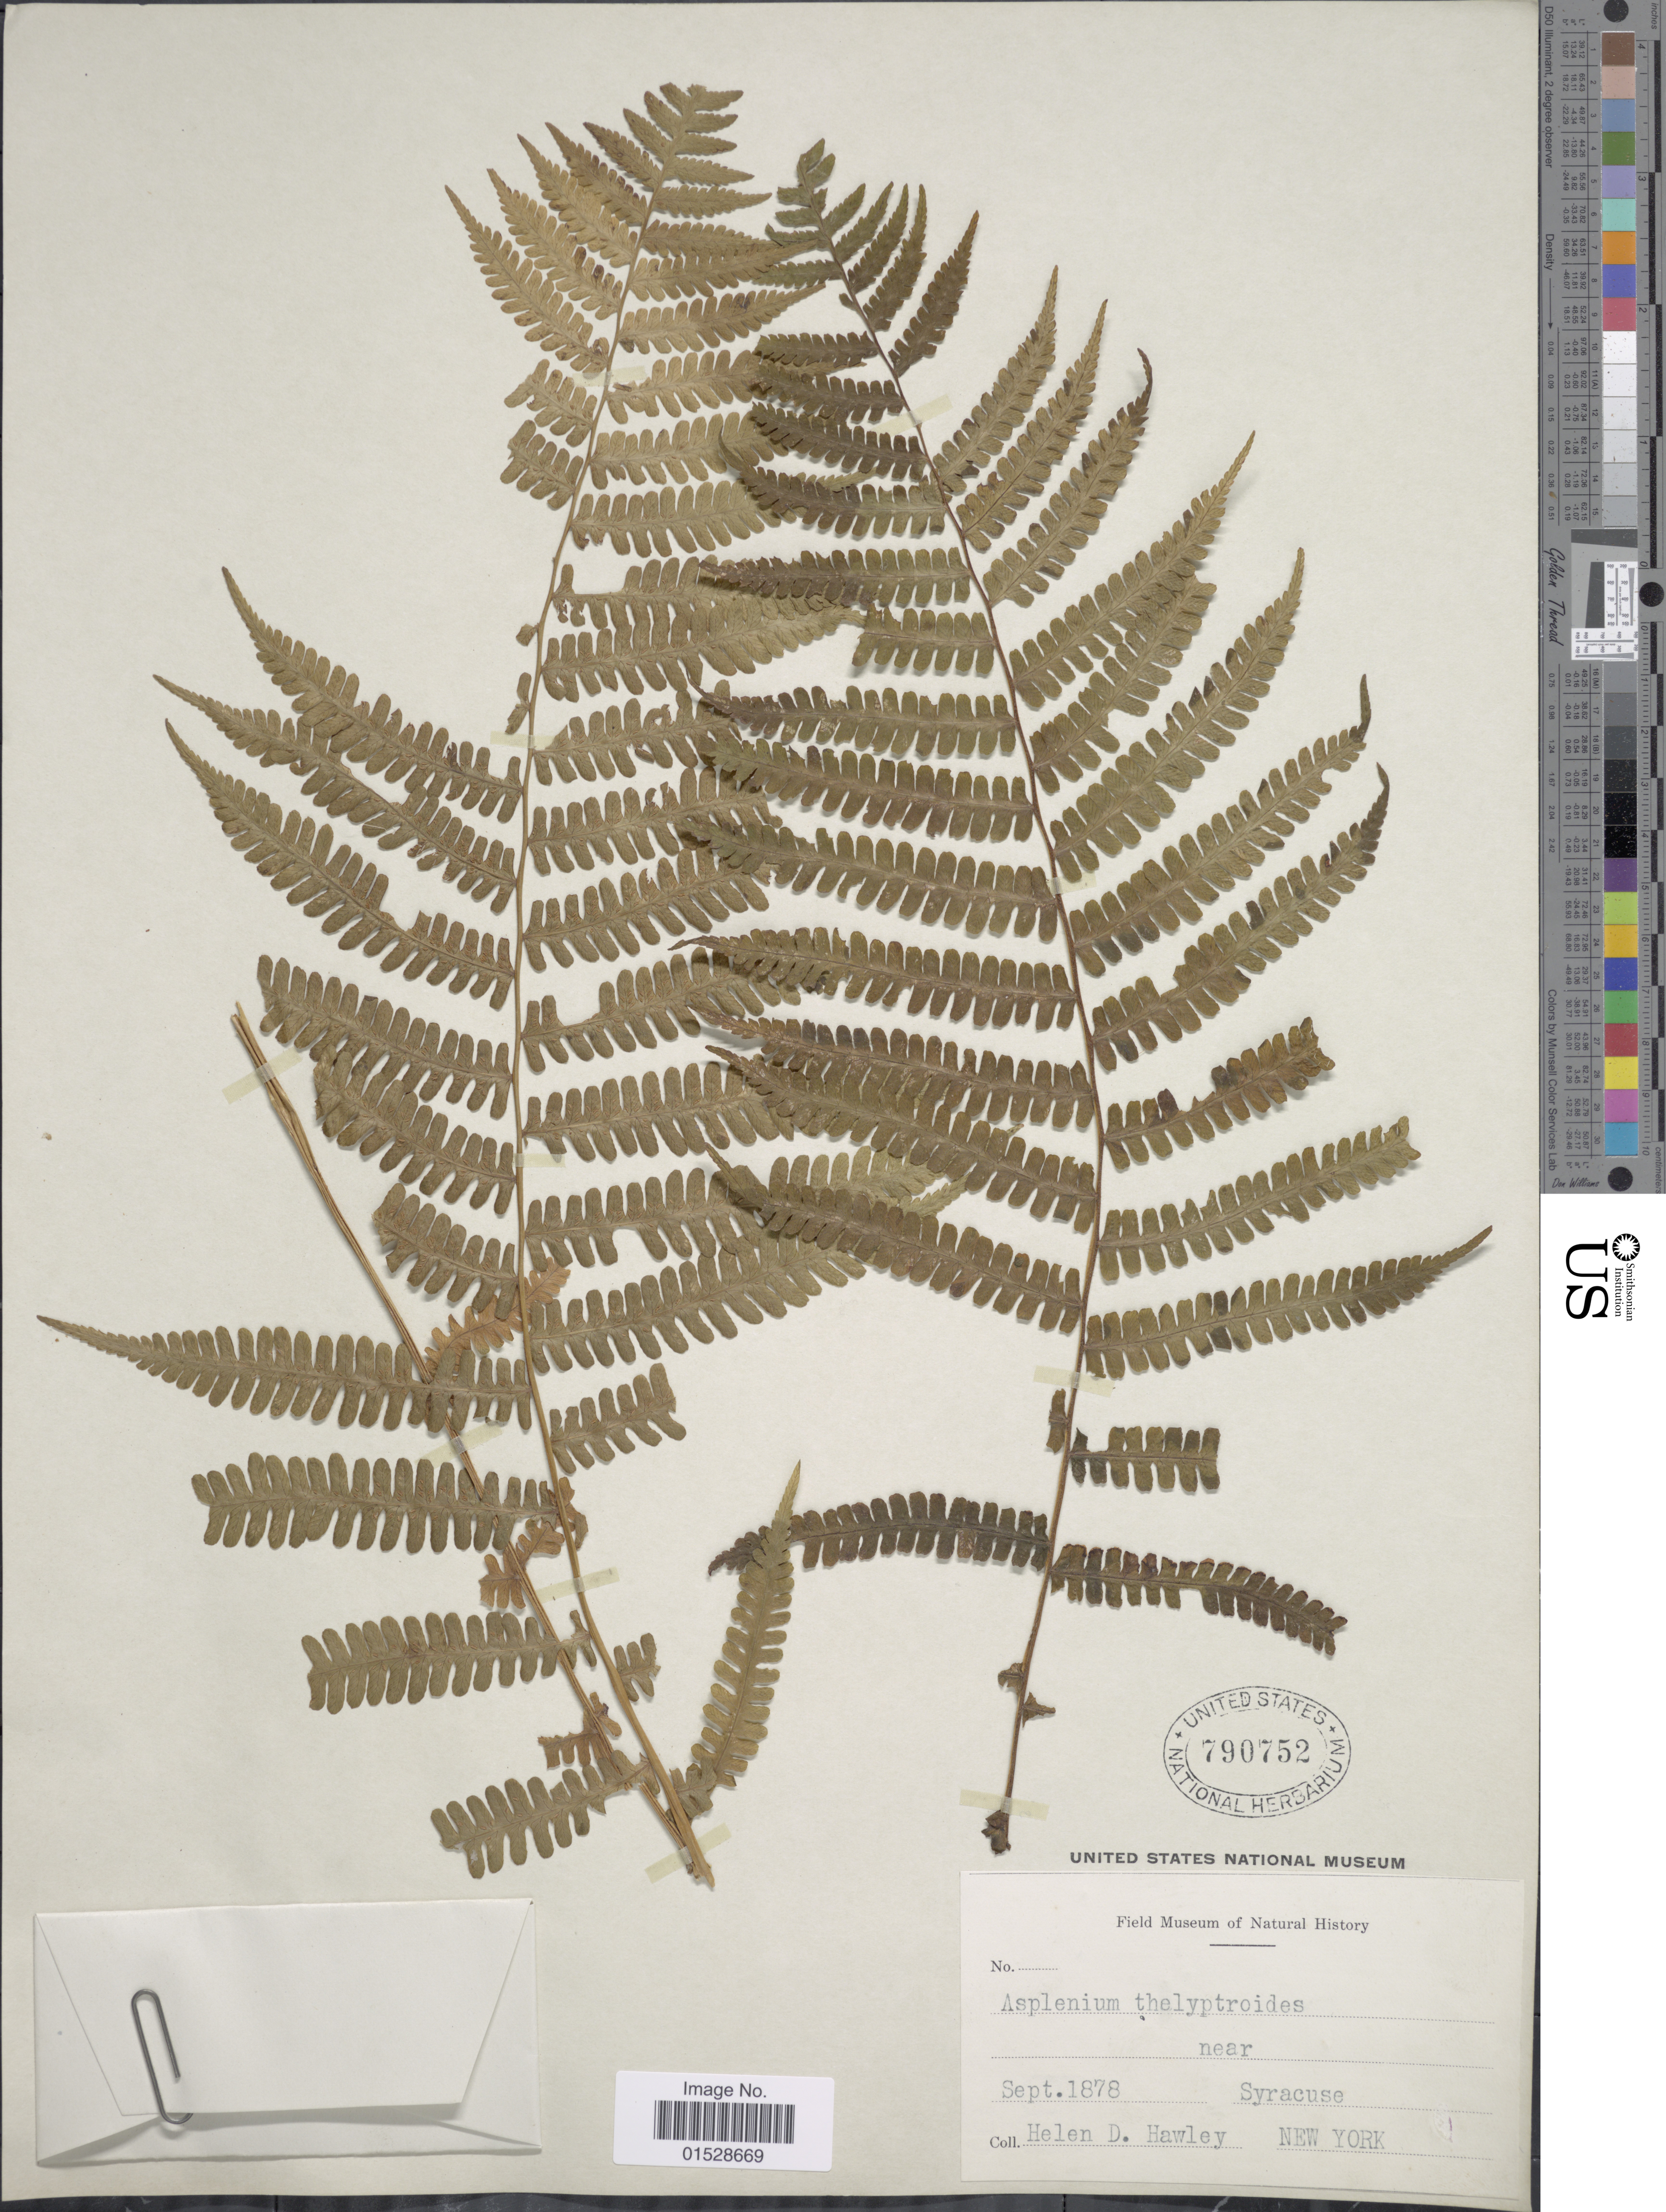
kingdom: Plantae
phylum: Tracheophyta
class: Polypodiopsida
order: Polypodiales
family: Athyriaceae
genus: Deparia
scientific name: Deparia acrostichoides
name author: (Sw.) M. Kato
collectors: H. Hawley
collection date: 1878-09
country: United States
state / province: New York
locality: Near Syracuse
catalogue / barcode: US 790752